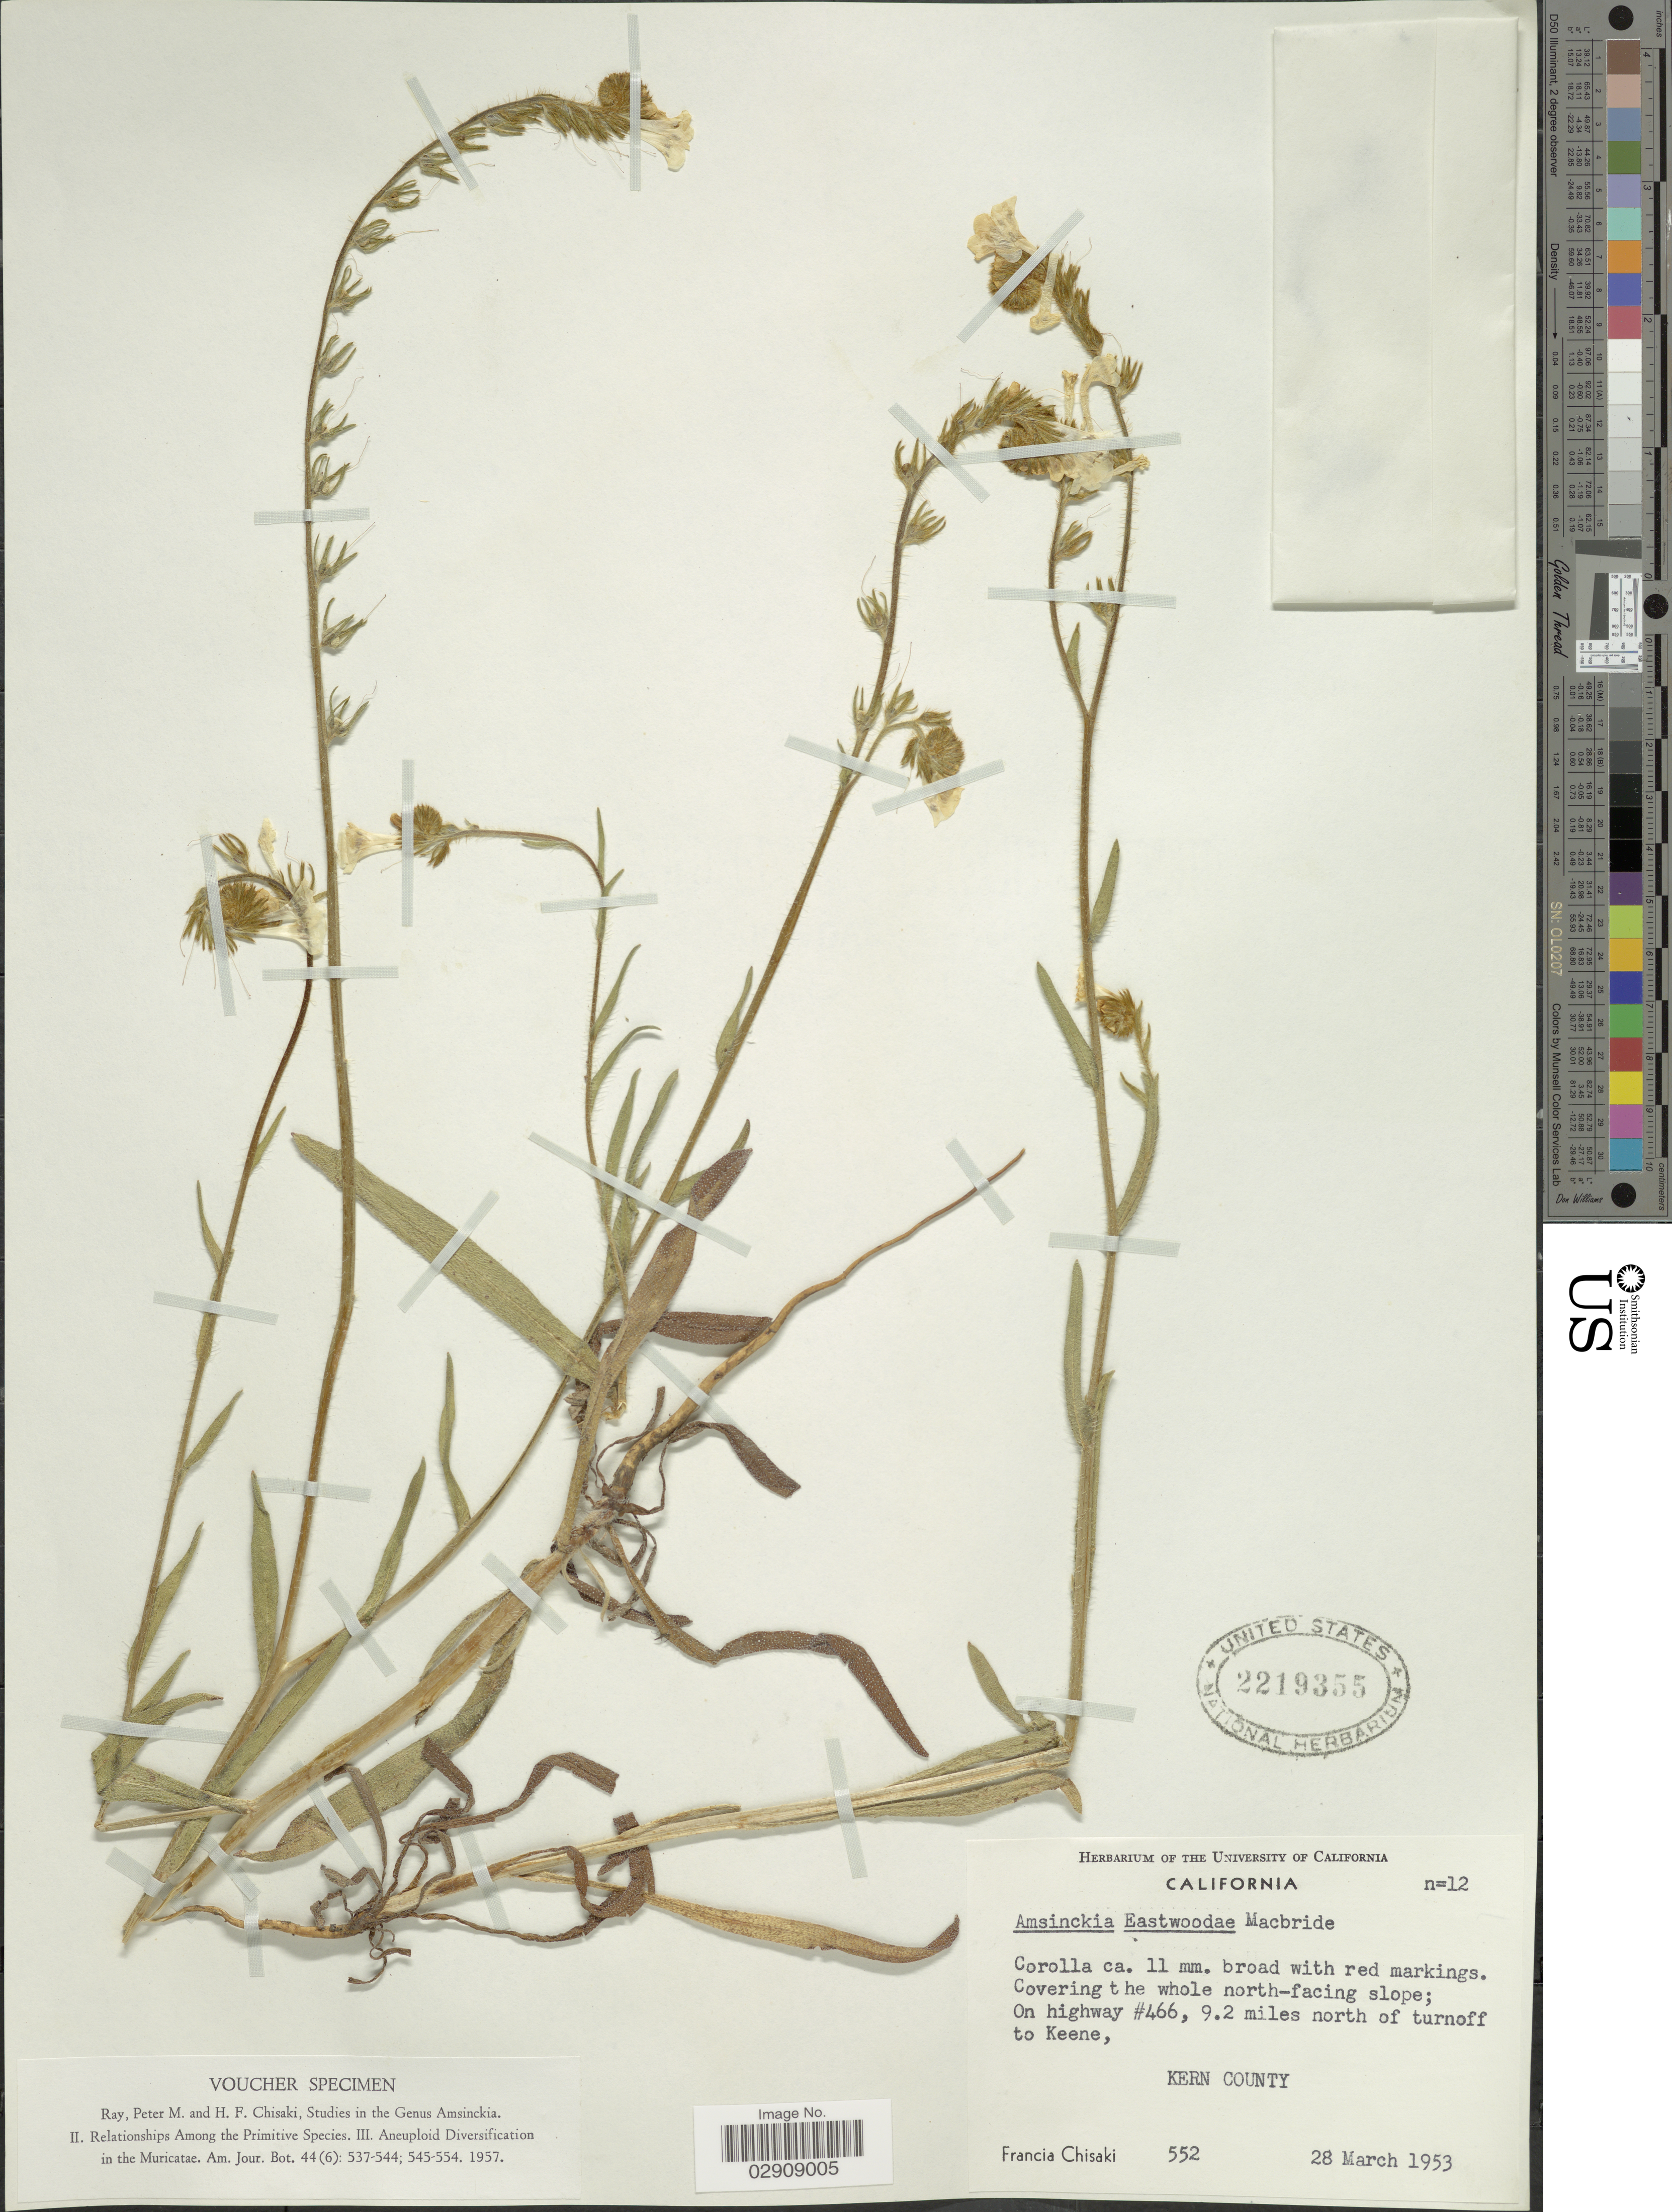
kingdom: Plantae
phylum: Tracheophyta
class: Magnoliopsida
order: Boraginales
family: Boraginaceae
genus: Amsinckia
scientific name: Amsinckia eastwoodiae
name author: J.F. Macbr.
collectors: F. Chisaki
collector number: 552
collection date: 1953-03-28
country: United States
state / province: California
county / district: Kern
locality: On highway #466, 9.2 miles north of turnoff to Keene, Kern County. California.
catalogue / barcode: US 2219355